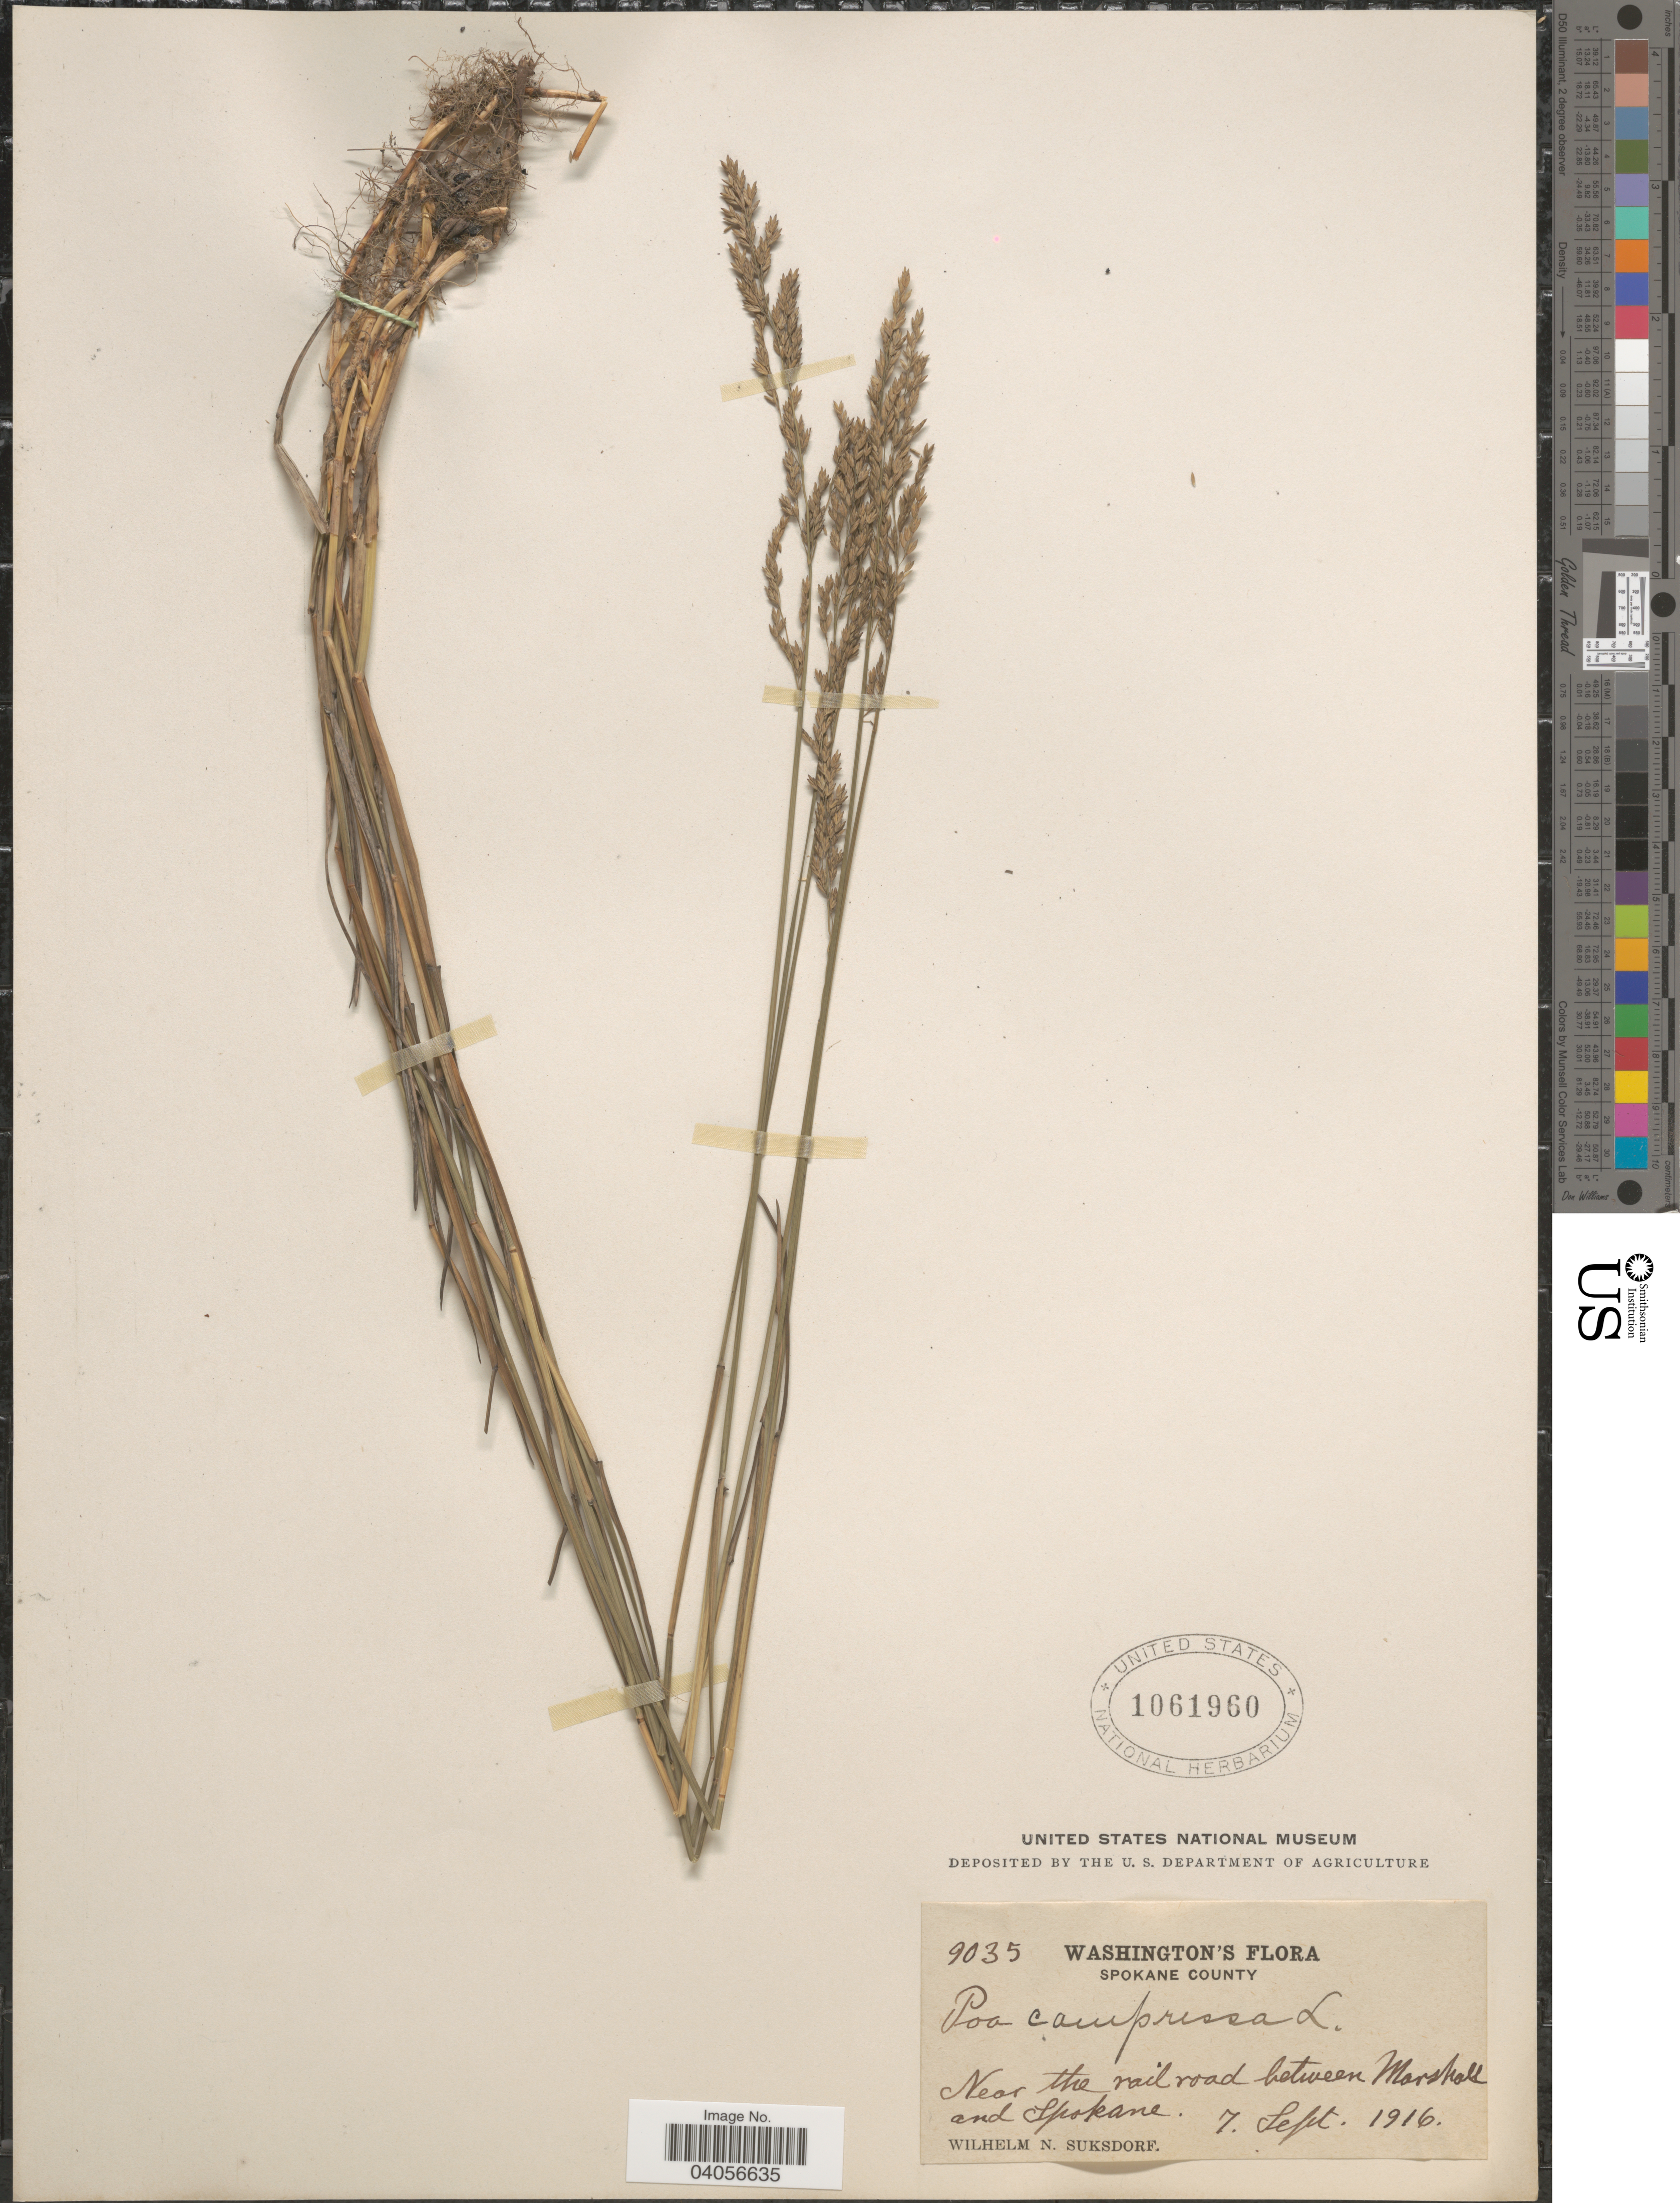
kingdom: Plantae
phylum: Tracheophyta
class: Liliopsida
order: Poales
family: Poaceae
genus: Poa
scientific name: Poa compressa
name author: L.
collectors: W. N. Suksdorf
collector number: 9035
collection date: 1916-09-07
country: United States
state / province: Washington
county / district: Spokane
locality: Spokane County. Near the railroad between Marshall and Spokane.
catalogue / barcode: US 1061960